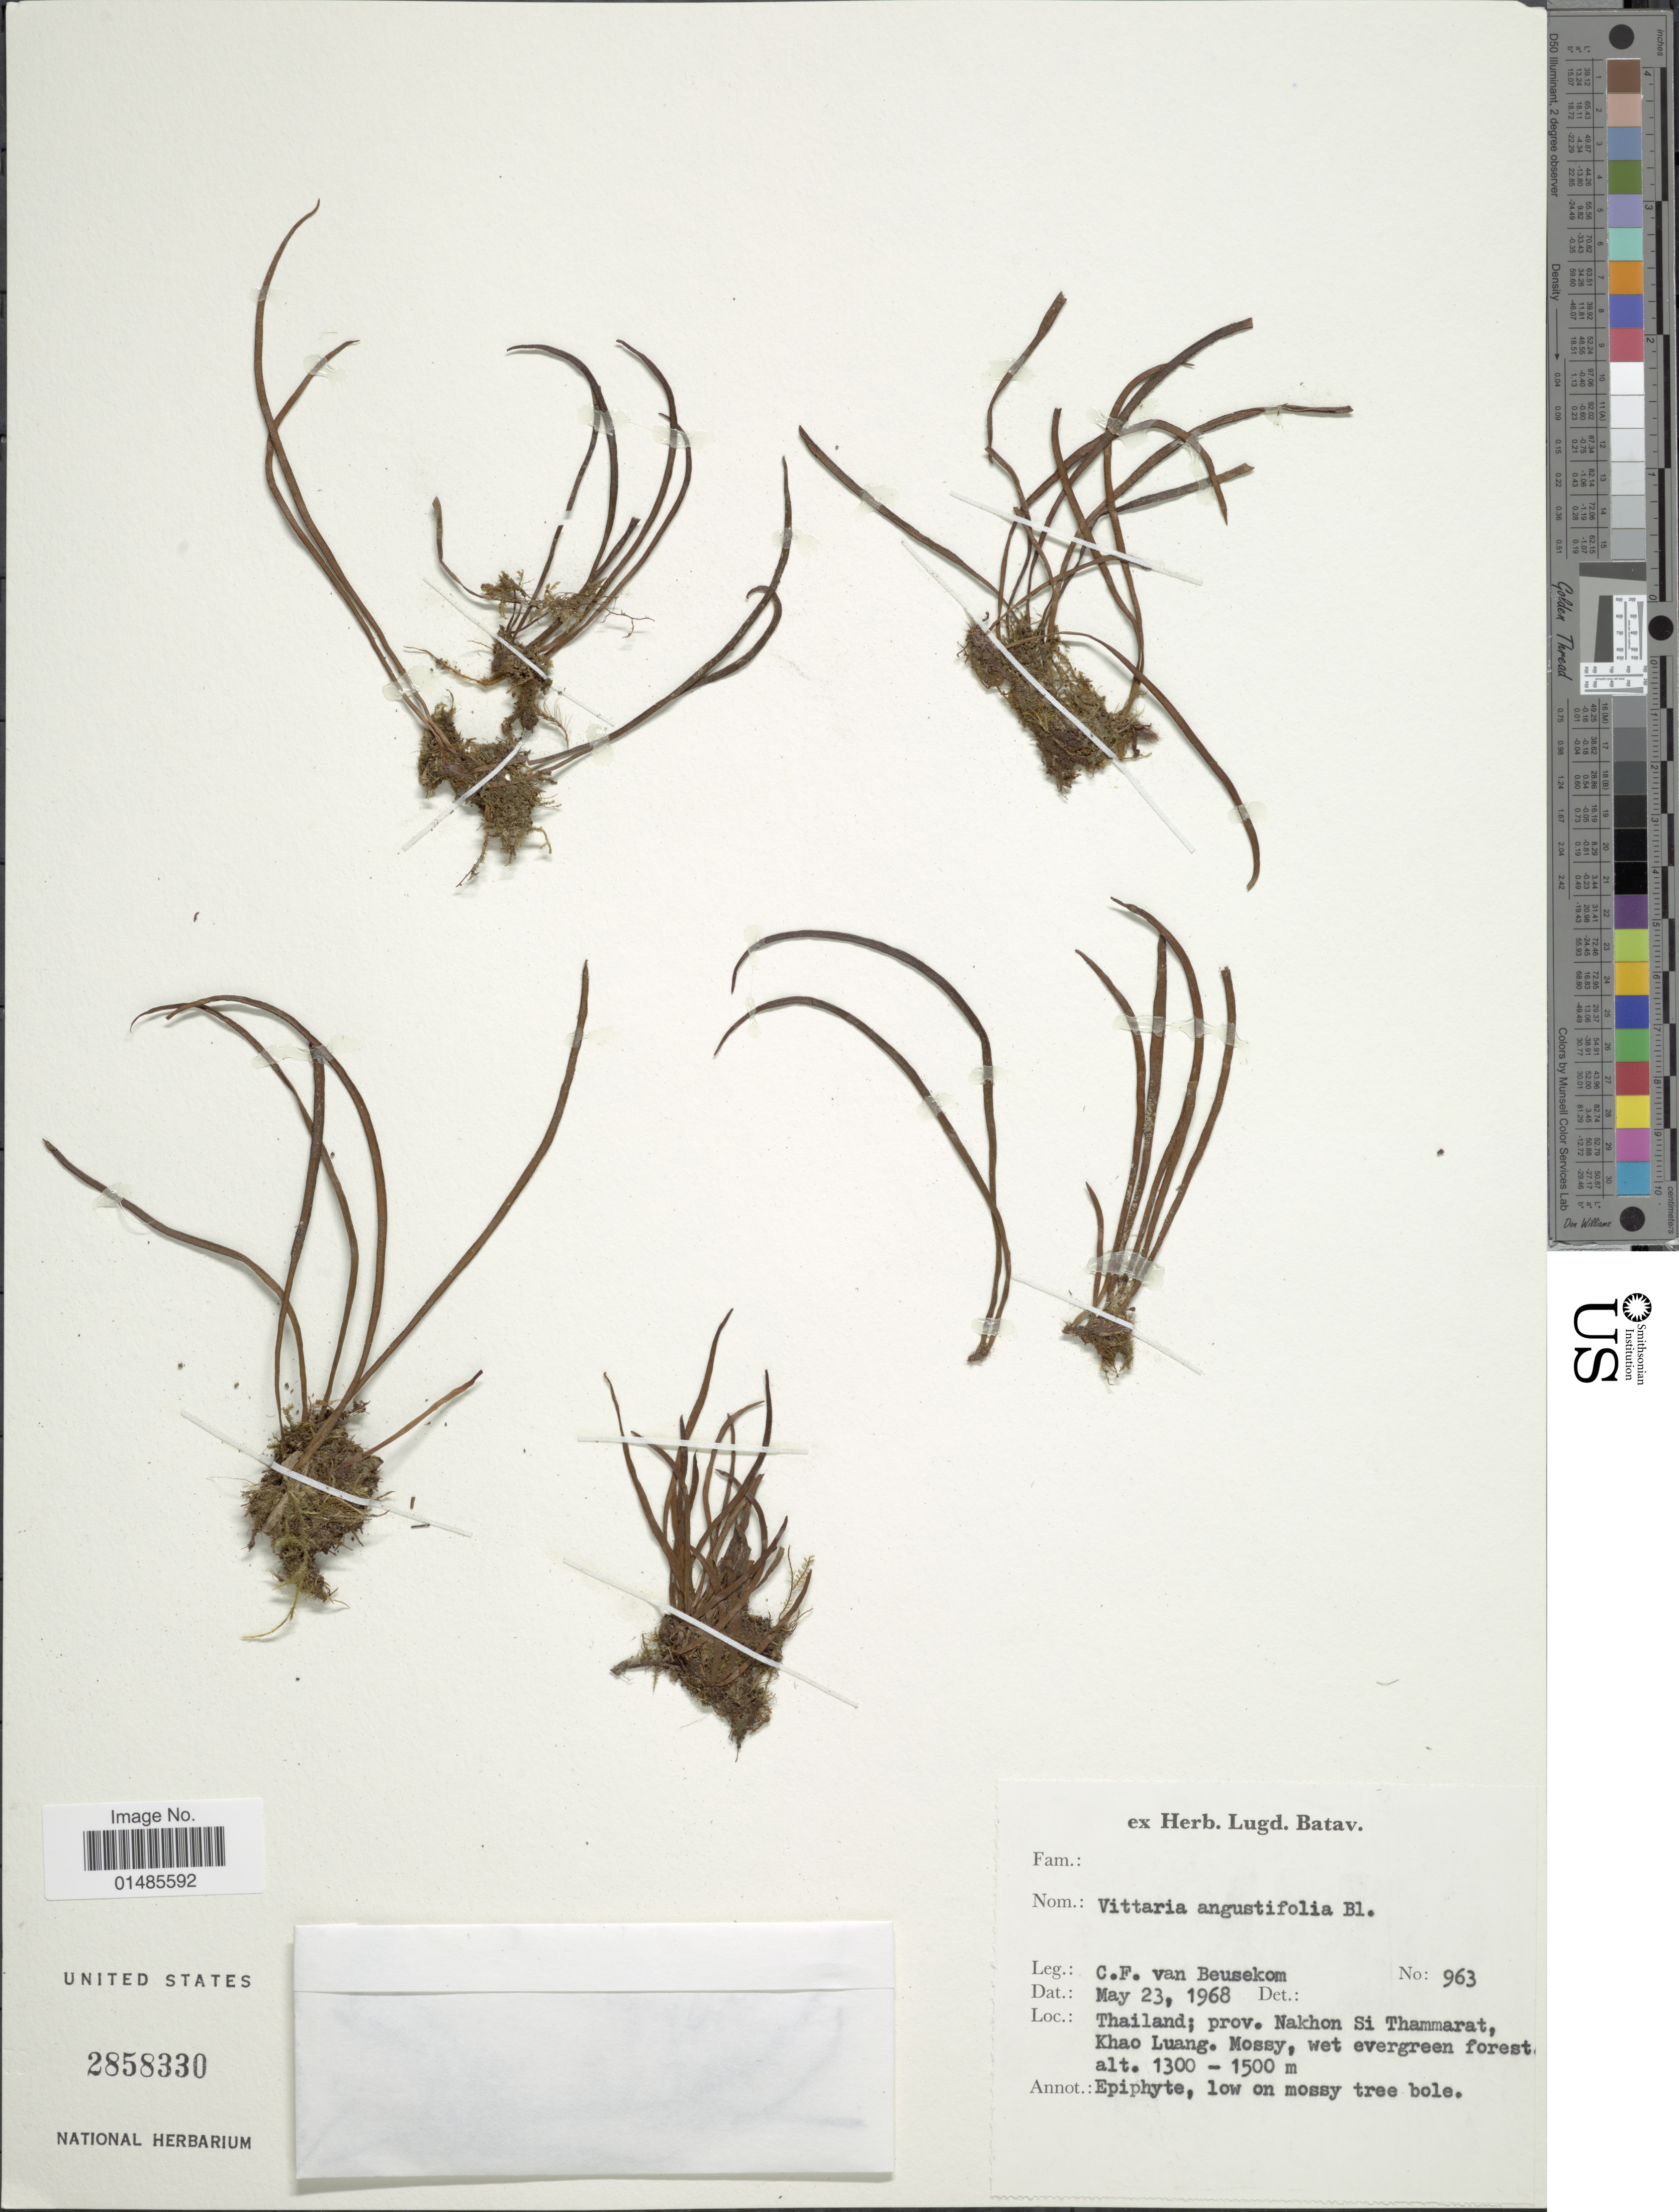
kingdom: Plantae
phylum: Tracheophyta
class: Polypodiopsida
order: Polypodiales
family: Pteridaceae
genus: Haplopteris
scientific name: Haplopteris angustifolia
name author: (Blume) E.H. Crane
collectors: C. F. Beusekom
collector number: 963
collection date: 1968-05-23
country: Thailand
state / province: Nakhon Si Thammarat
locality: Khao Luang.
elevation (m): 1300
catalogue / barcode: US 2858330